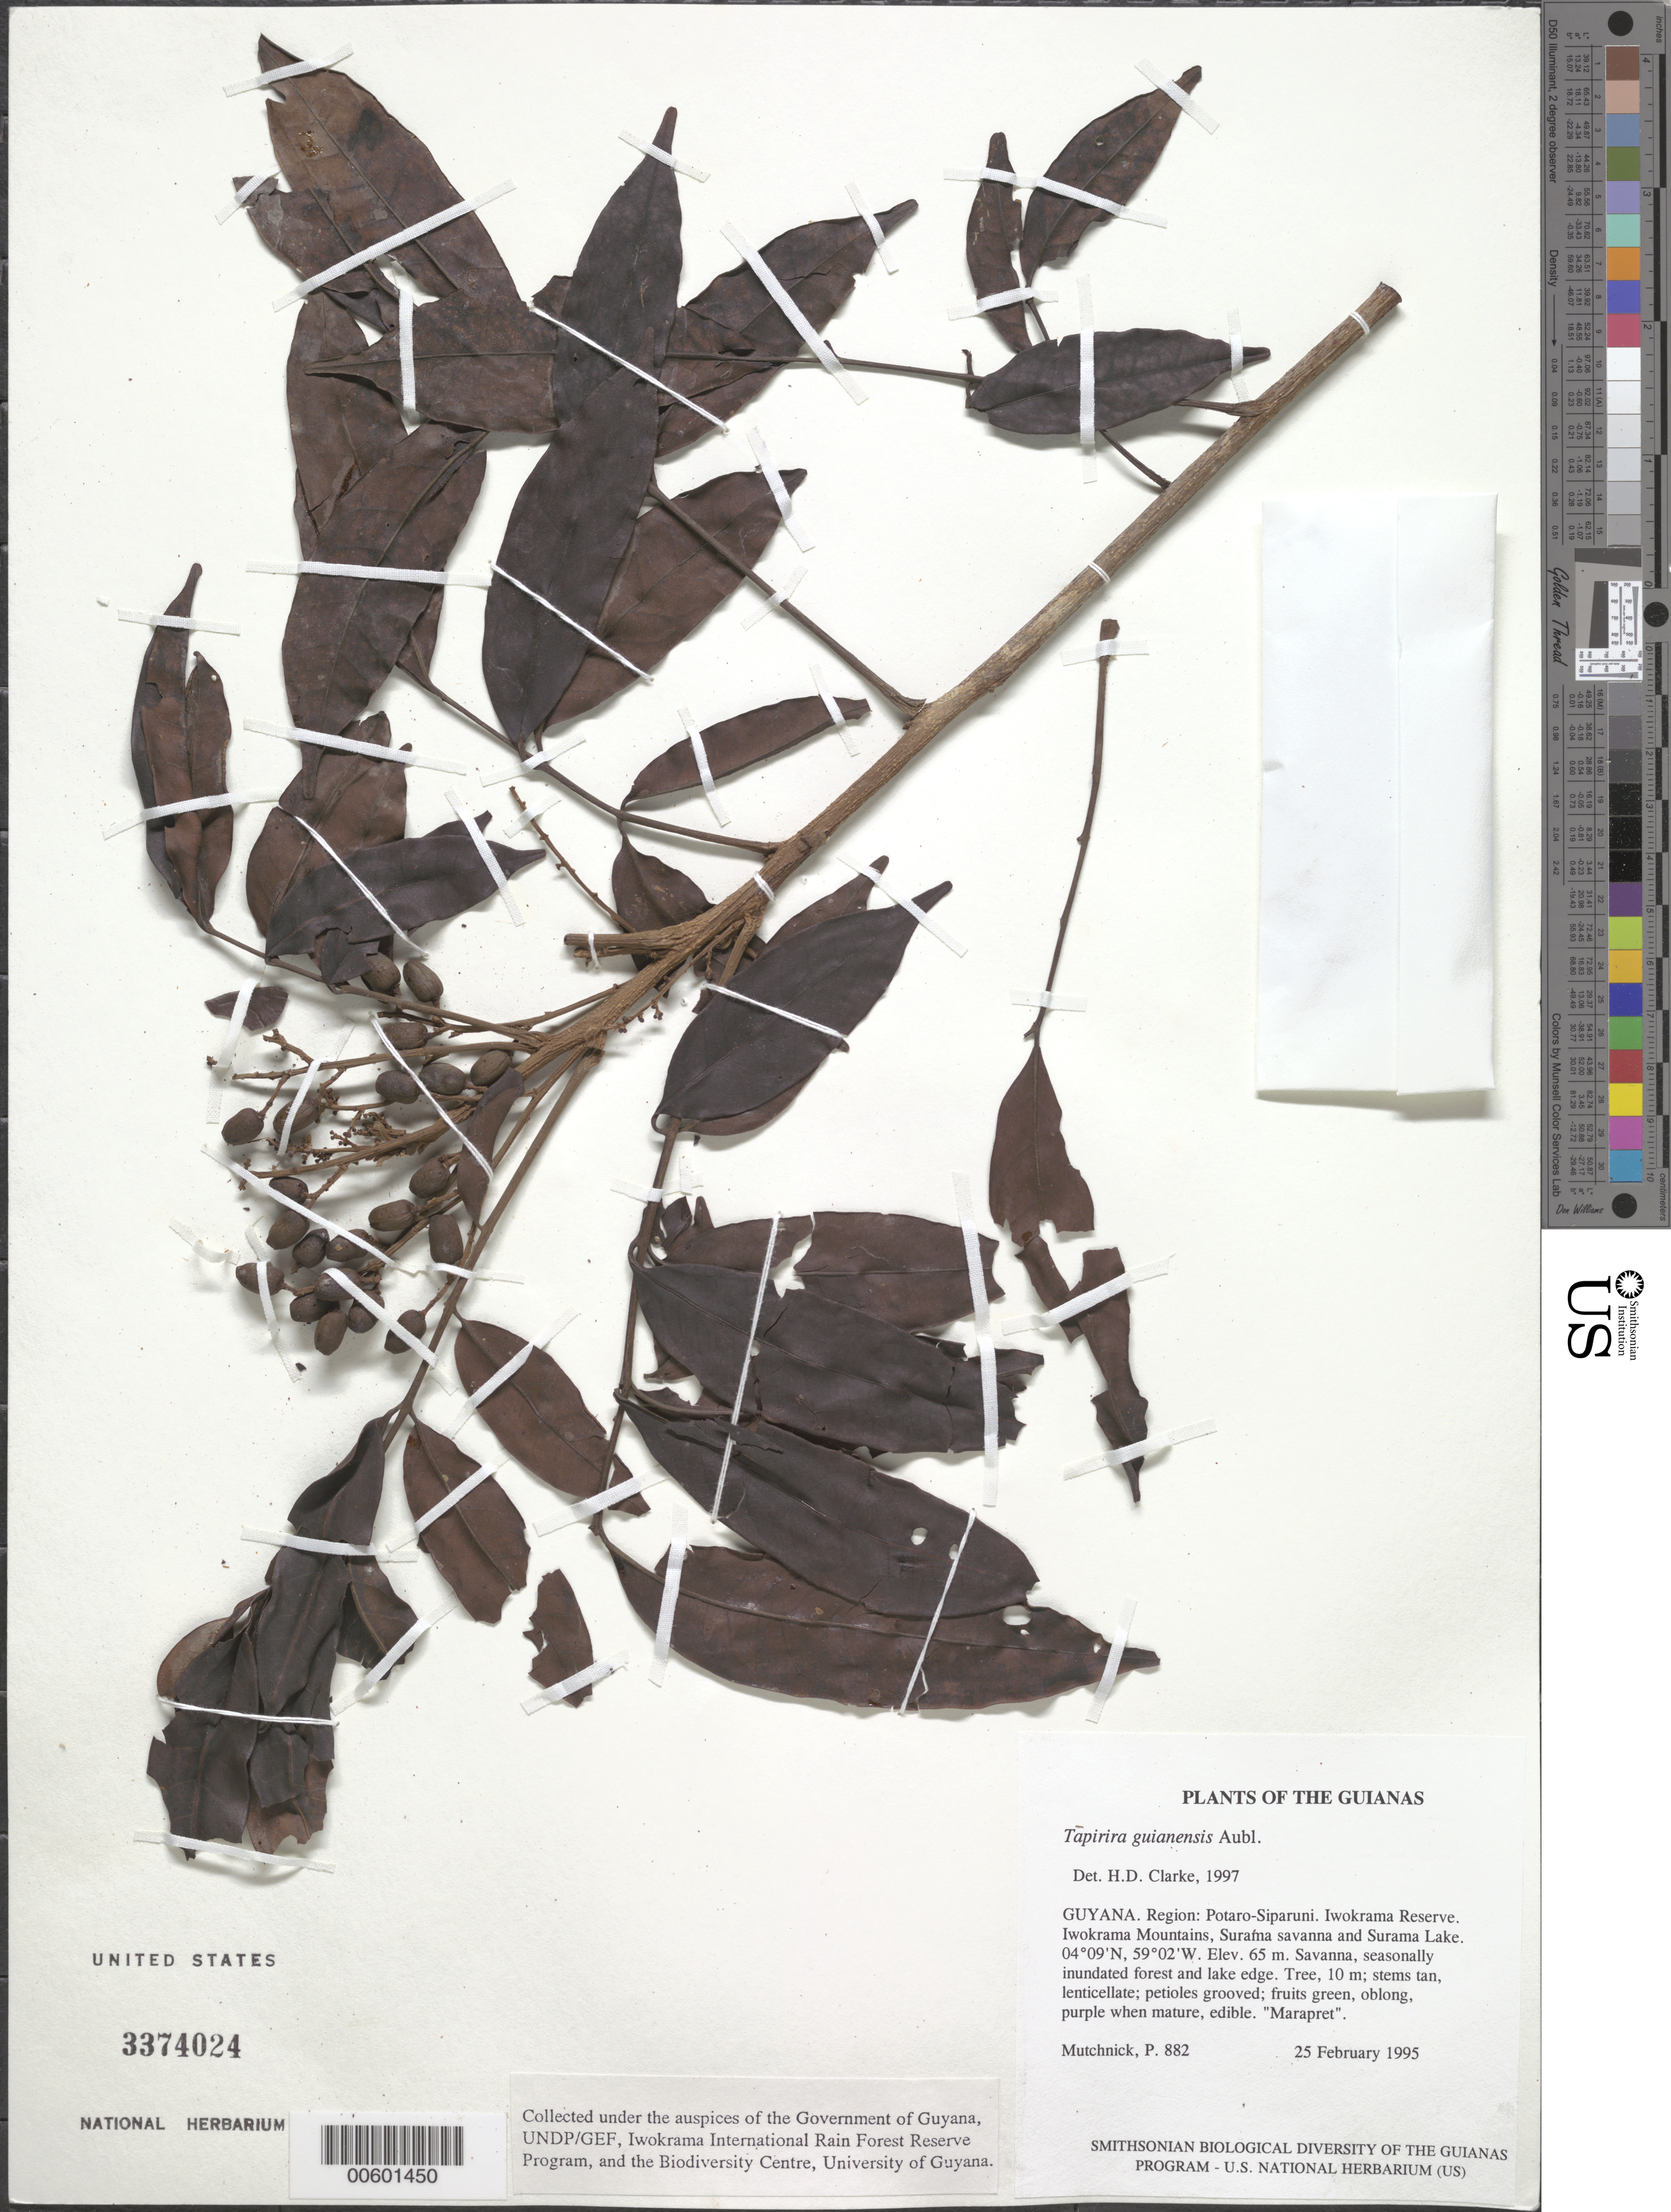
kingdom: Plantae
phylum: Tracheophyta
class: Magnoliopsida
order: Sapindales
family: Anacardiaceae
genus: Tapirira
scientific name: Tapirira guianensis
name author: Aubl.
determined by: Mitchell, John D.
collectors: P. Mutchnick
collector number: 882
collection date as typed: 25 February 1995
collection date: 1995-02-25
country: Guyana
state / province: Potaro-Siparuni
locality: Iwokrama Reserve. Iwokrama Mountains, Surama savanna and Surama Lake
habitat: Savanna, seasonally inundated forest and lake edge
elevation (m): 65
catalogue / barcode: US 3374024